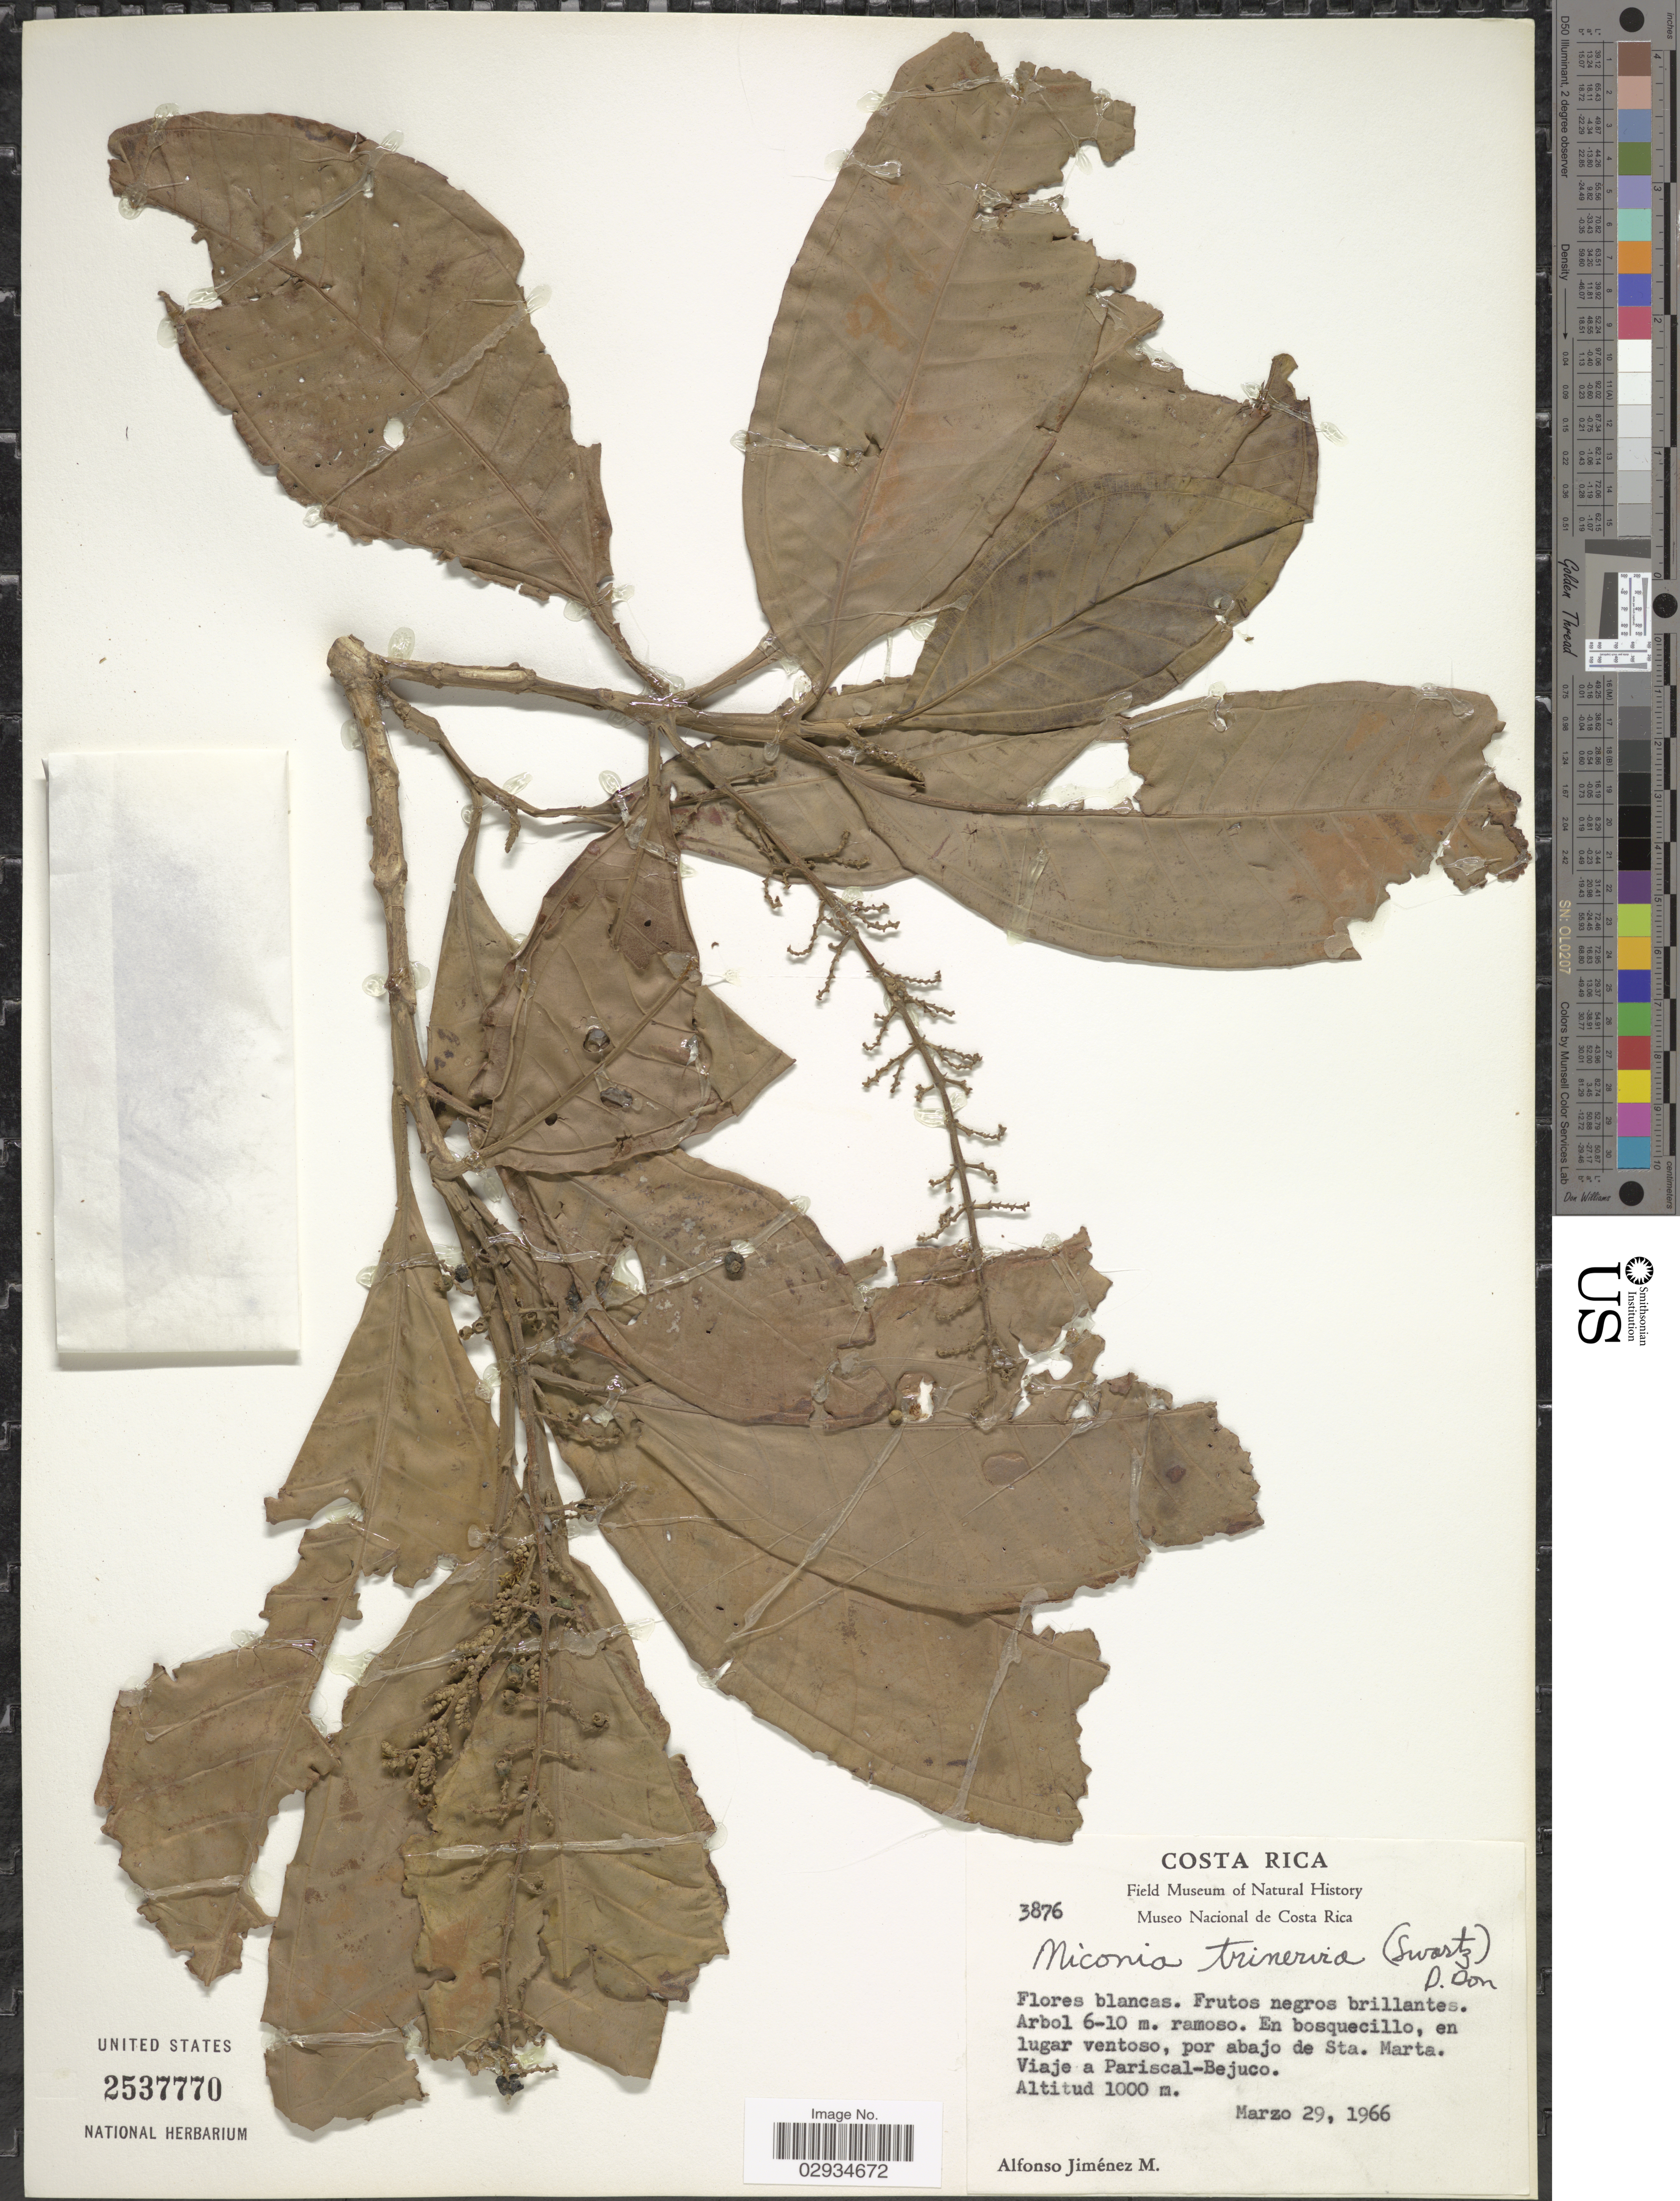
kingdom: Plantae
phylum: Tracheophyta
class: Magnoliopsida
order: Myrtales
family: Melastomataceae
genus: Miconia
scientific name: Miconia trinervia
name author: (Sw.) D. Don ex Loudon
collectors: A. Jiménez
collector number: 3876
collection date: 1966-03-29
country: Costa Rica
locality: En bosquecillo, en lugar ventoso, por abajo de Sta. Marta. Viaje a Pariscal-Bejuco.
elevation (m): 1000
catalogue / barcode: US 2537770